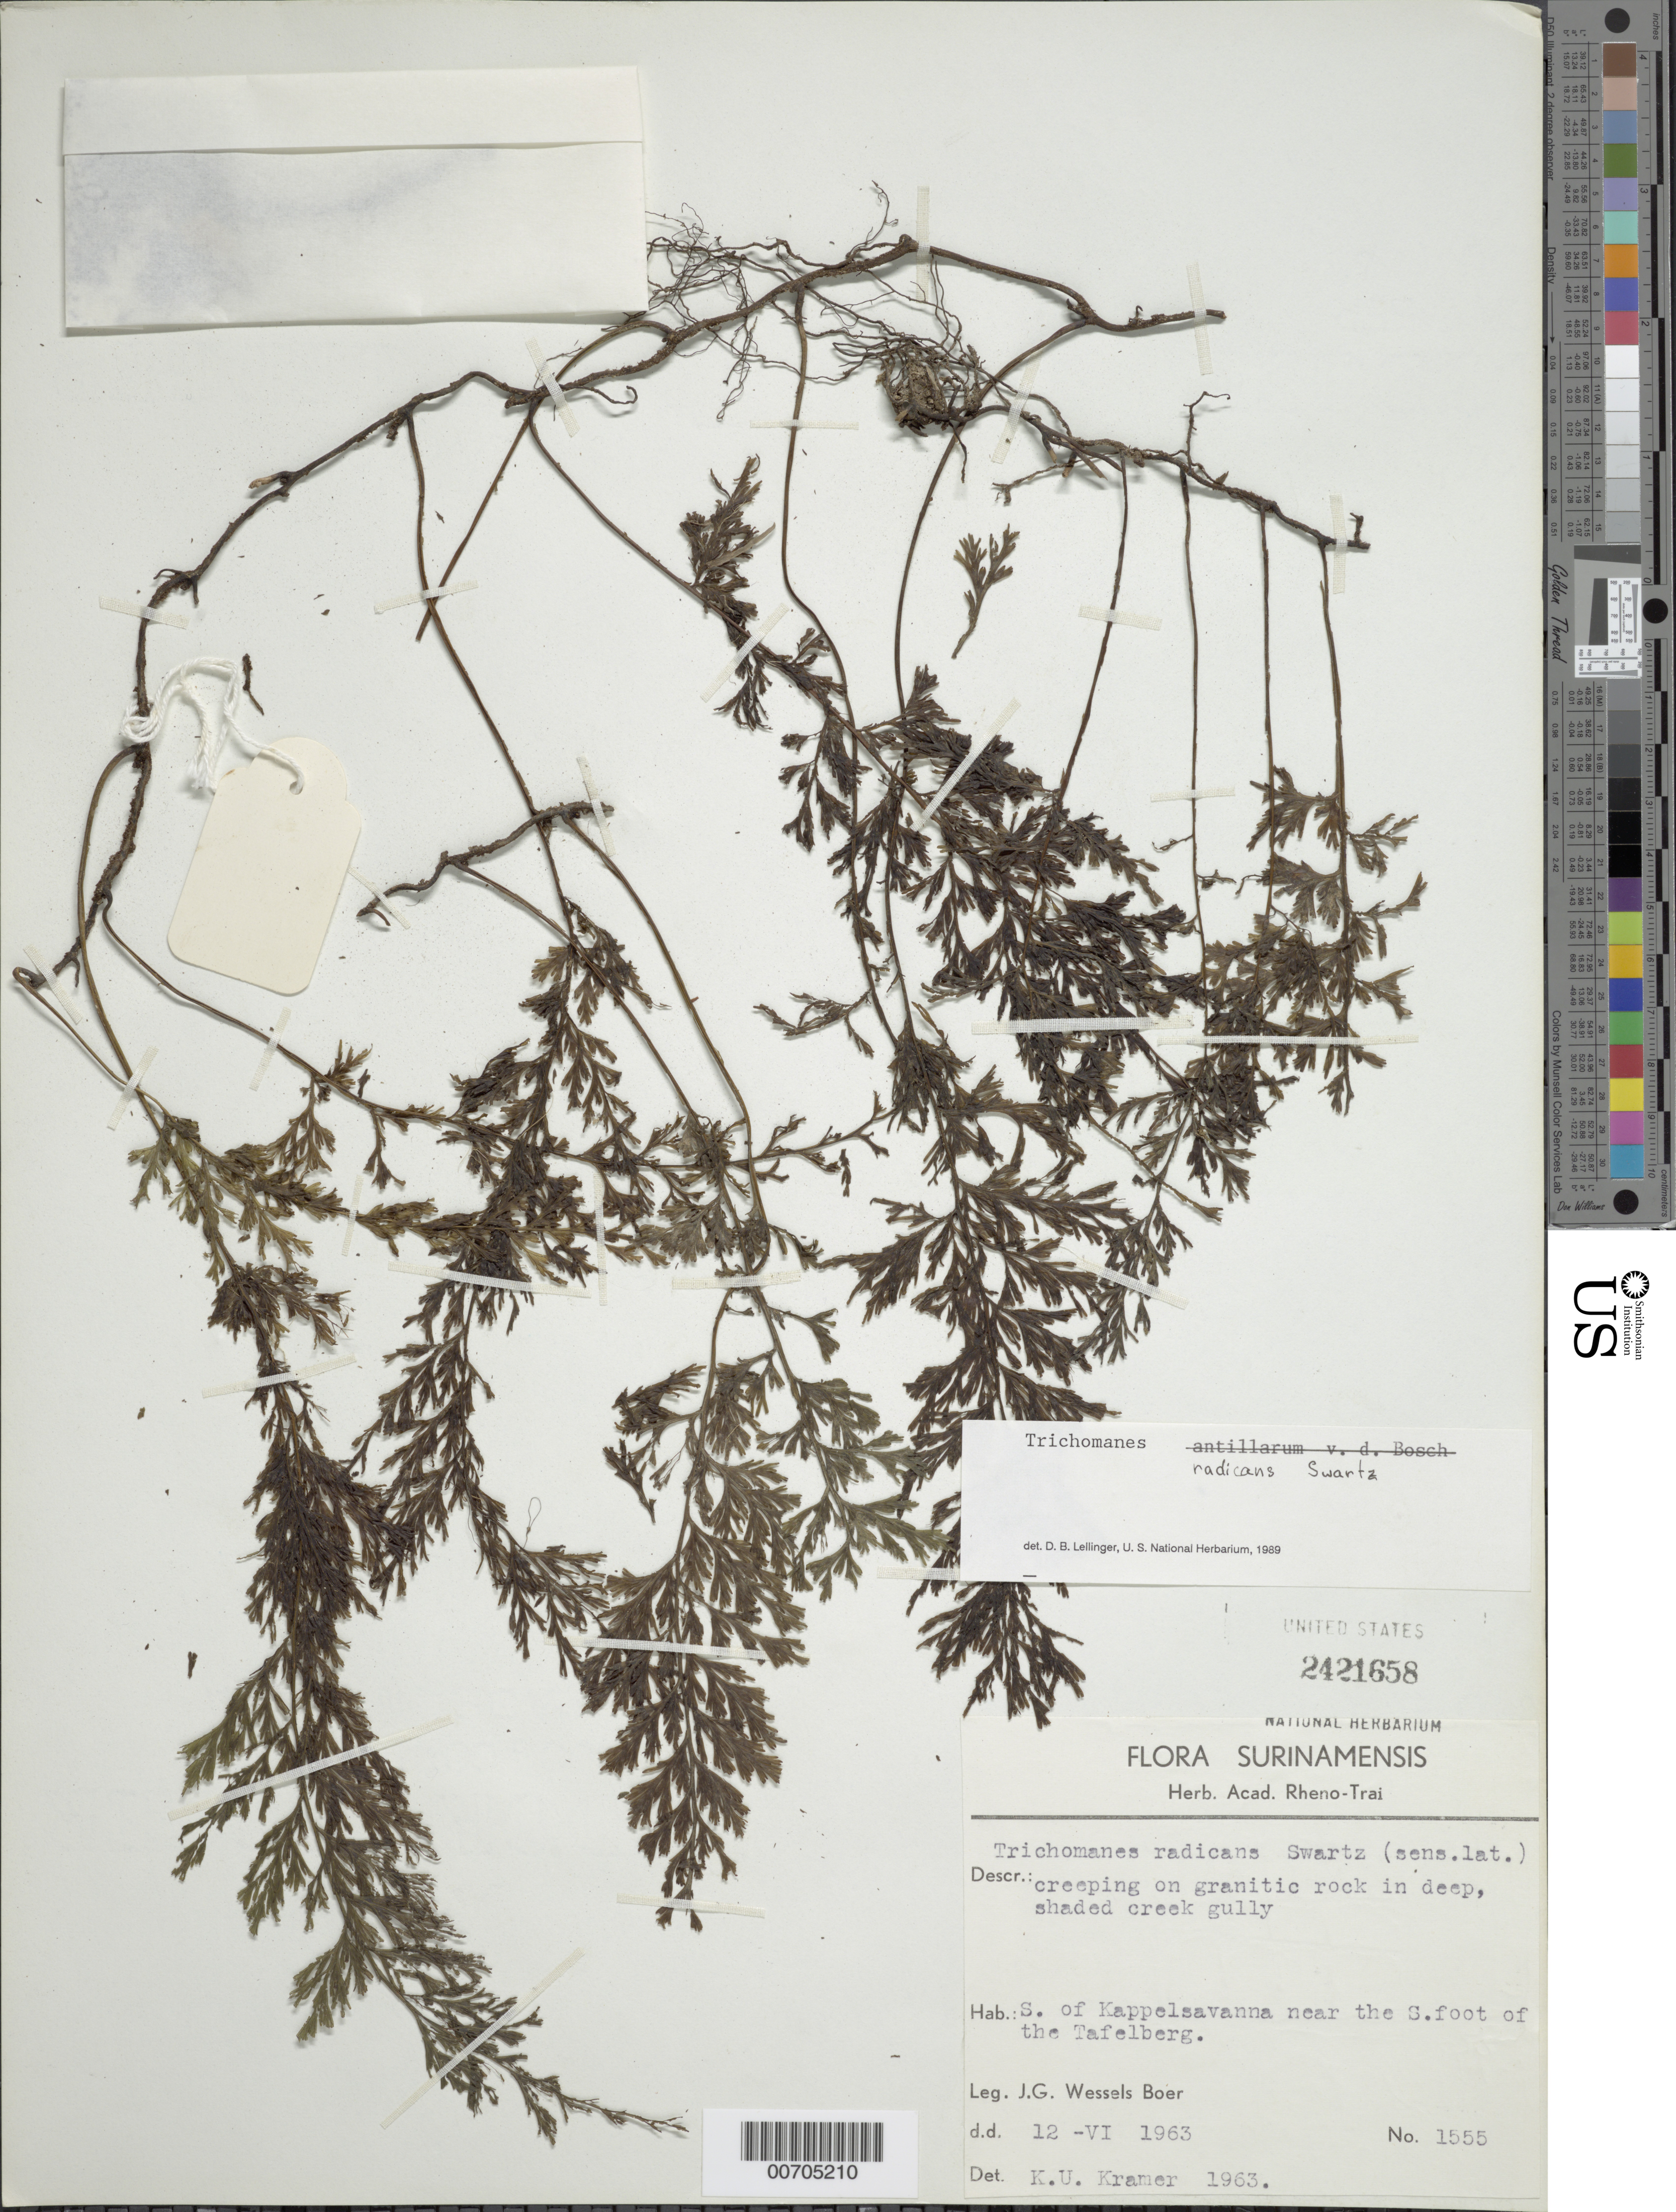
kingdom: Plantae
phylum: Tracheophyta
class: Polypodiopsida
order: Hymenophyllales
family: Hymenophyllaceae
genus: Vandenboschia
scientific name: Vandenboschia radicans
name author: (Sw.) Copel.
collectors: J. G. Wessels Boer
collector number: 1555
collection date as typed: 12-Jun-63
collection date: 1963-06-12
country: Suriname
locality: Tafelberg (Table Mountain), south foot; S of Kappelsavanna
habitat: Granitic rock in deep shaded creek gully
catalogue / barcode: US 2421658